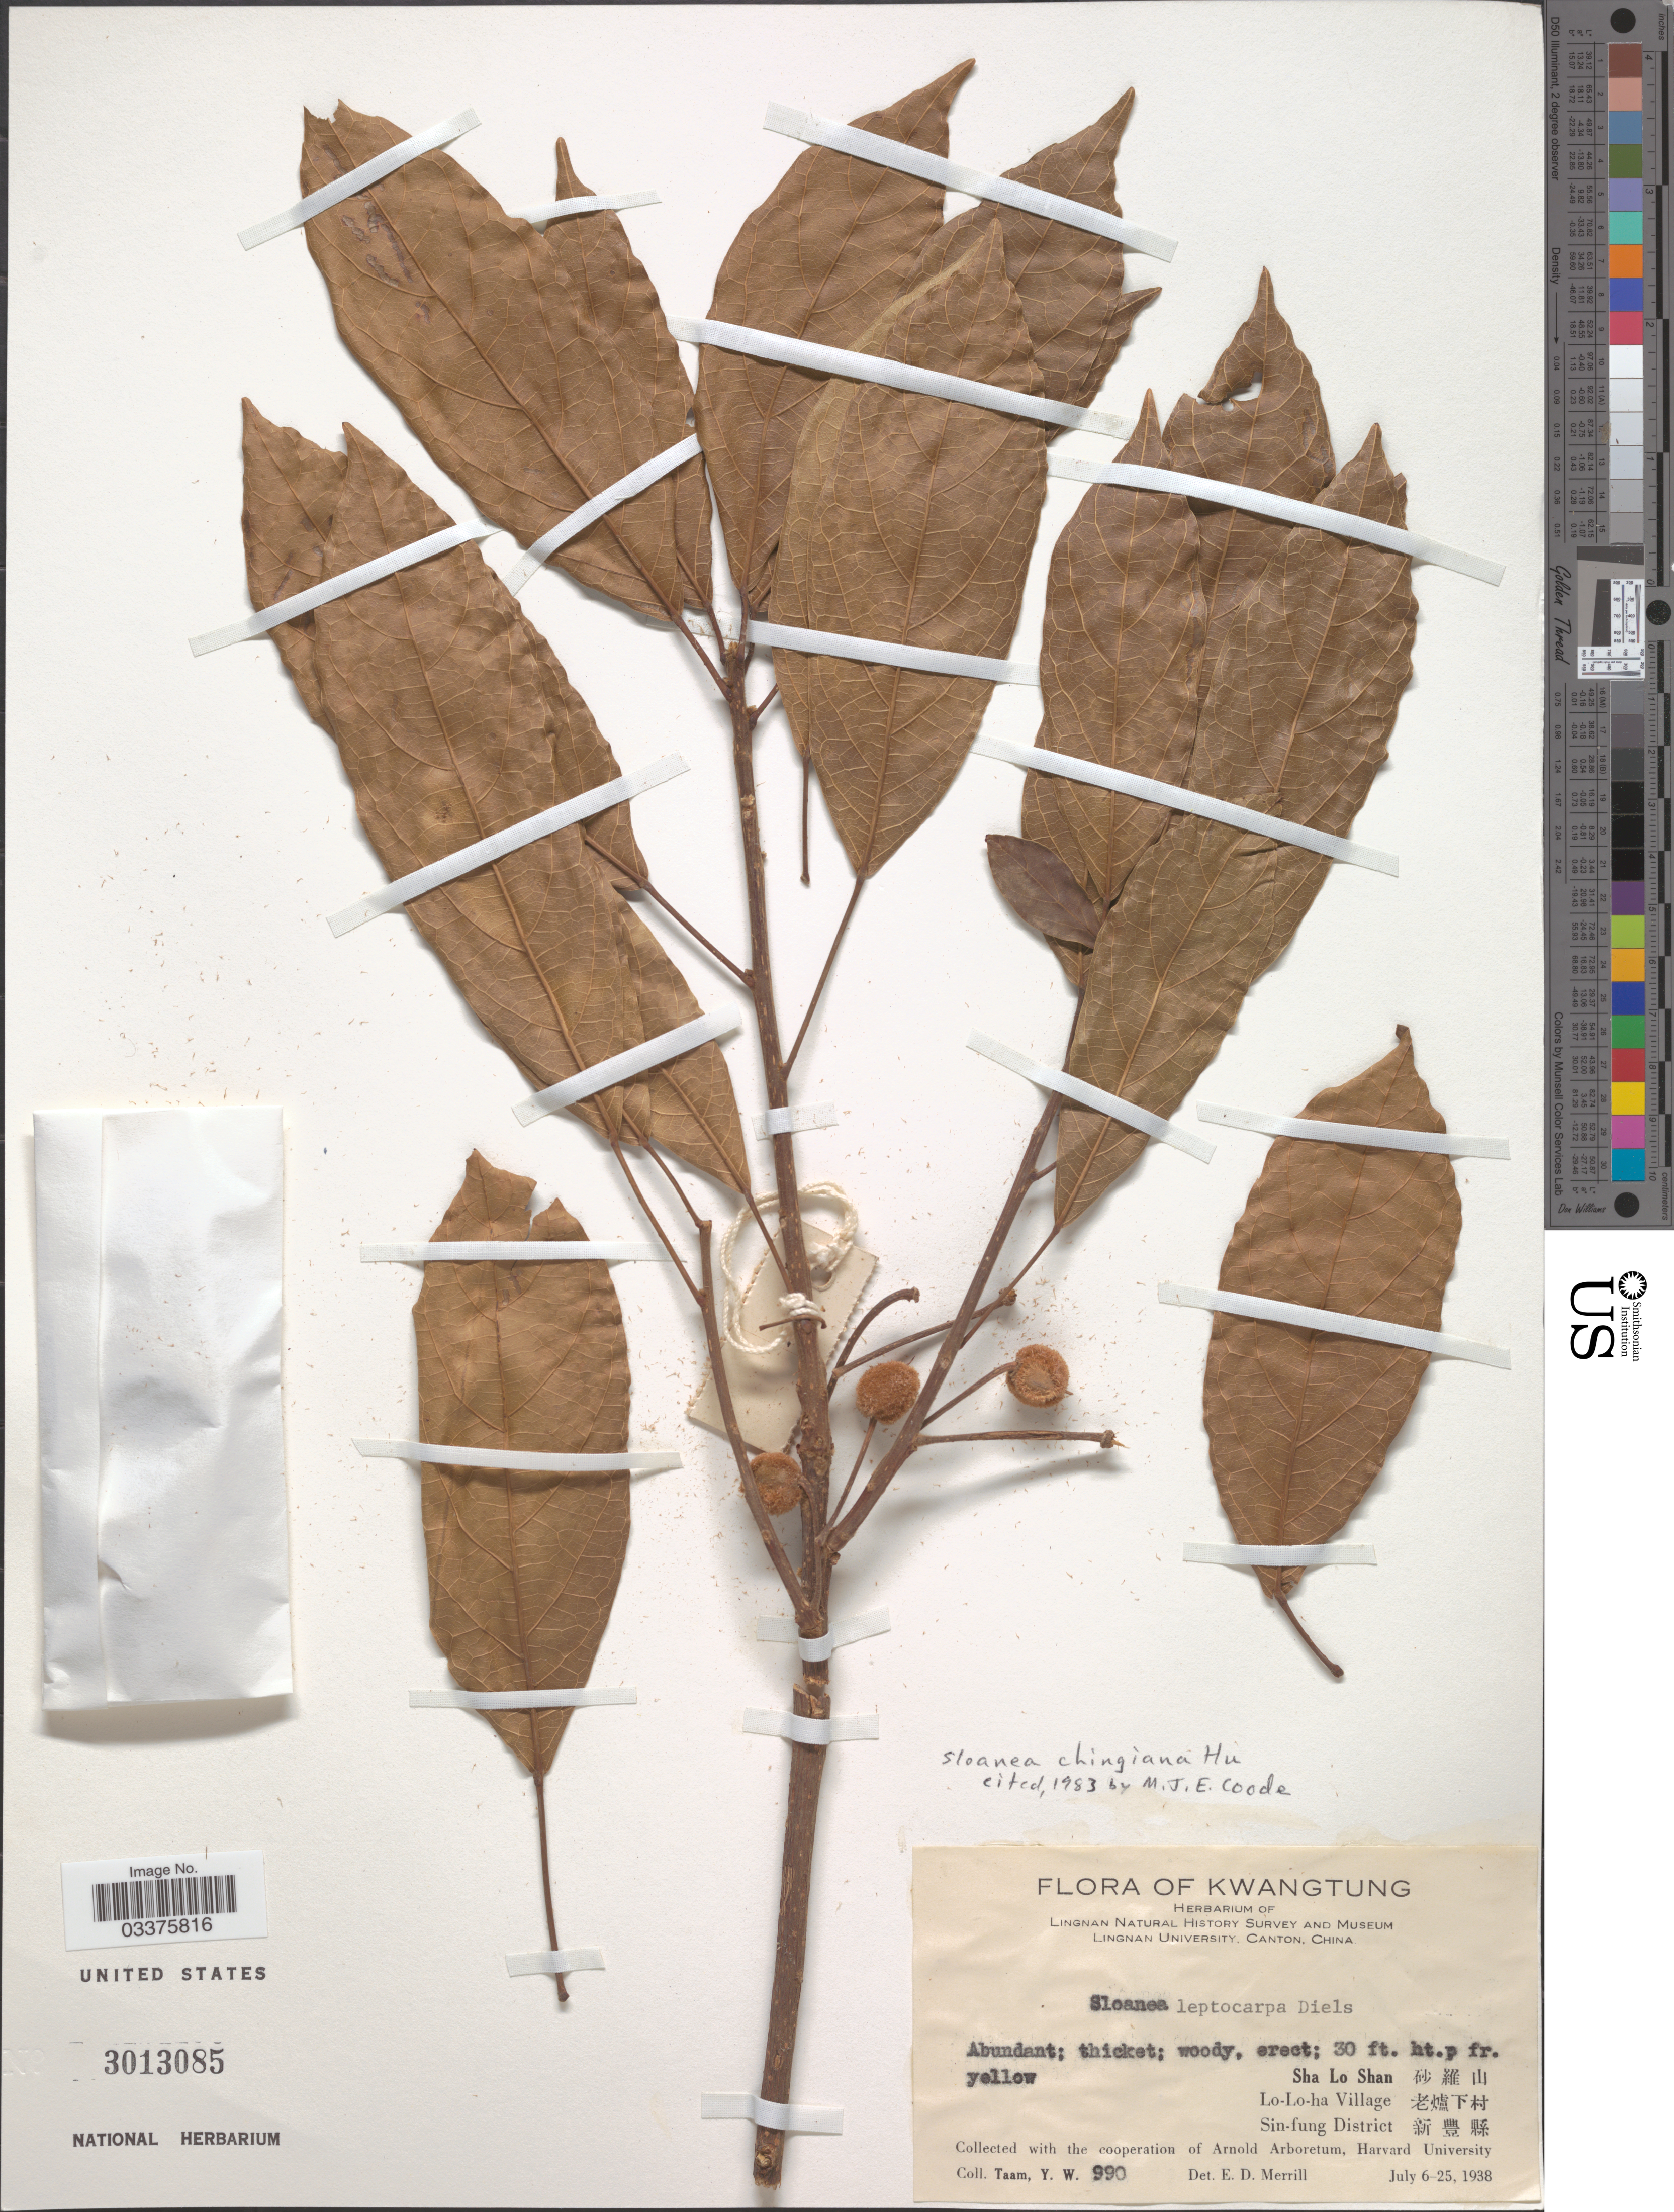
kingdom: Plantae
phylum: Tracheophyta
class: Magnoliopsida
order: Oxalidales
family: Elaeocarpaceae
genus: Sloanea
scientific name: Sloanea chingiana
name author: Hu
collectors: Y. W. Taam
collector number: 990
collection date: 1938-07-06/1938-07-25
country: China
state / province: Guangdong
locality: Kwatung.Sha Lo Shan Lo-Lo-ha Village Sin-fung District .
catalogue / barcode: US 3013085